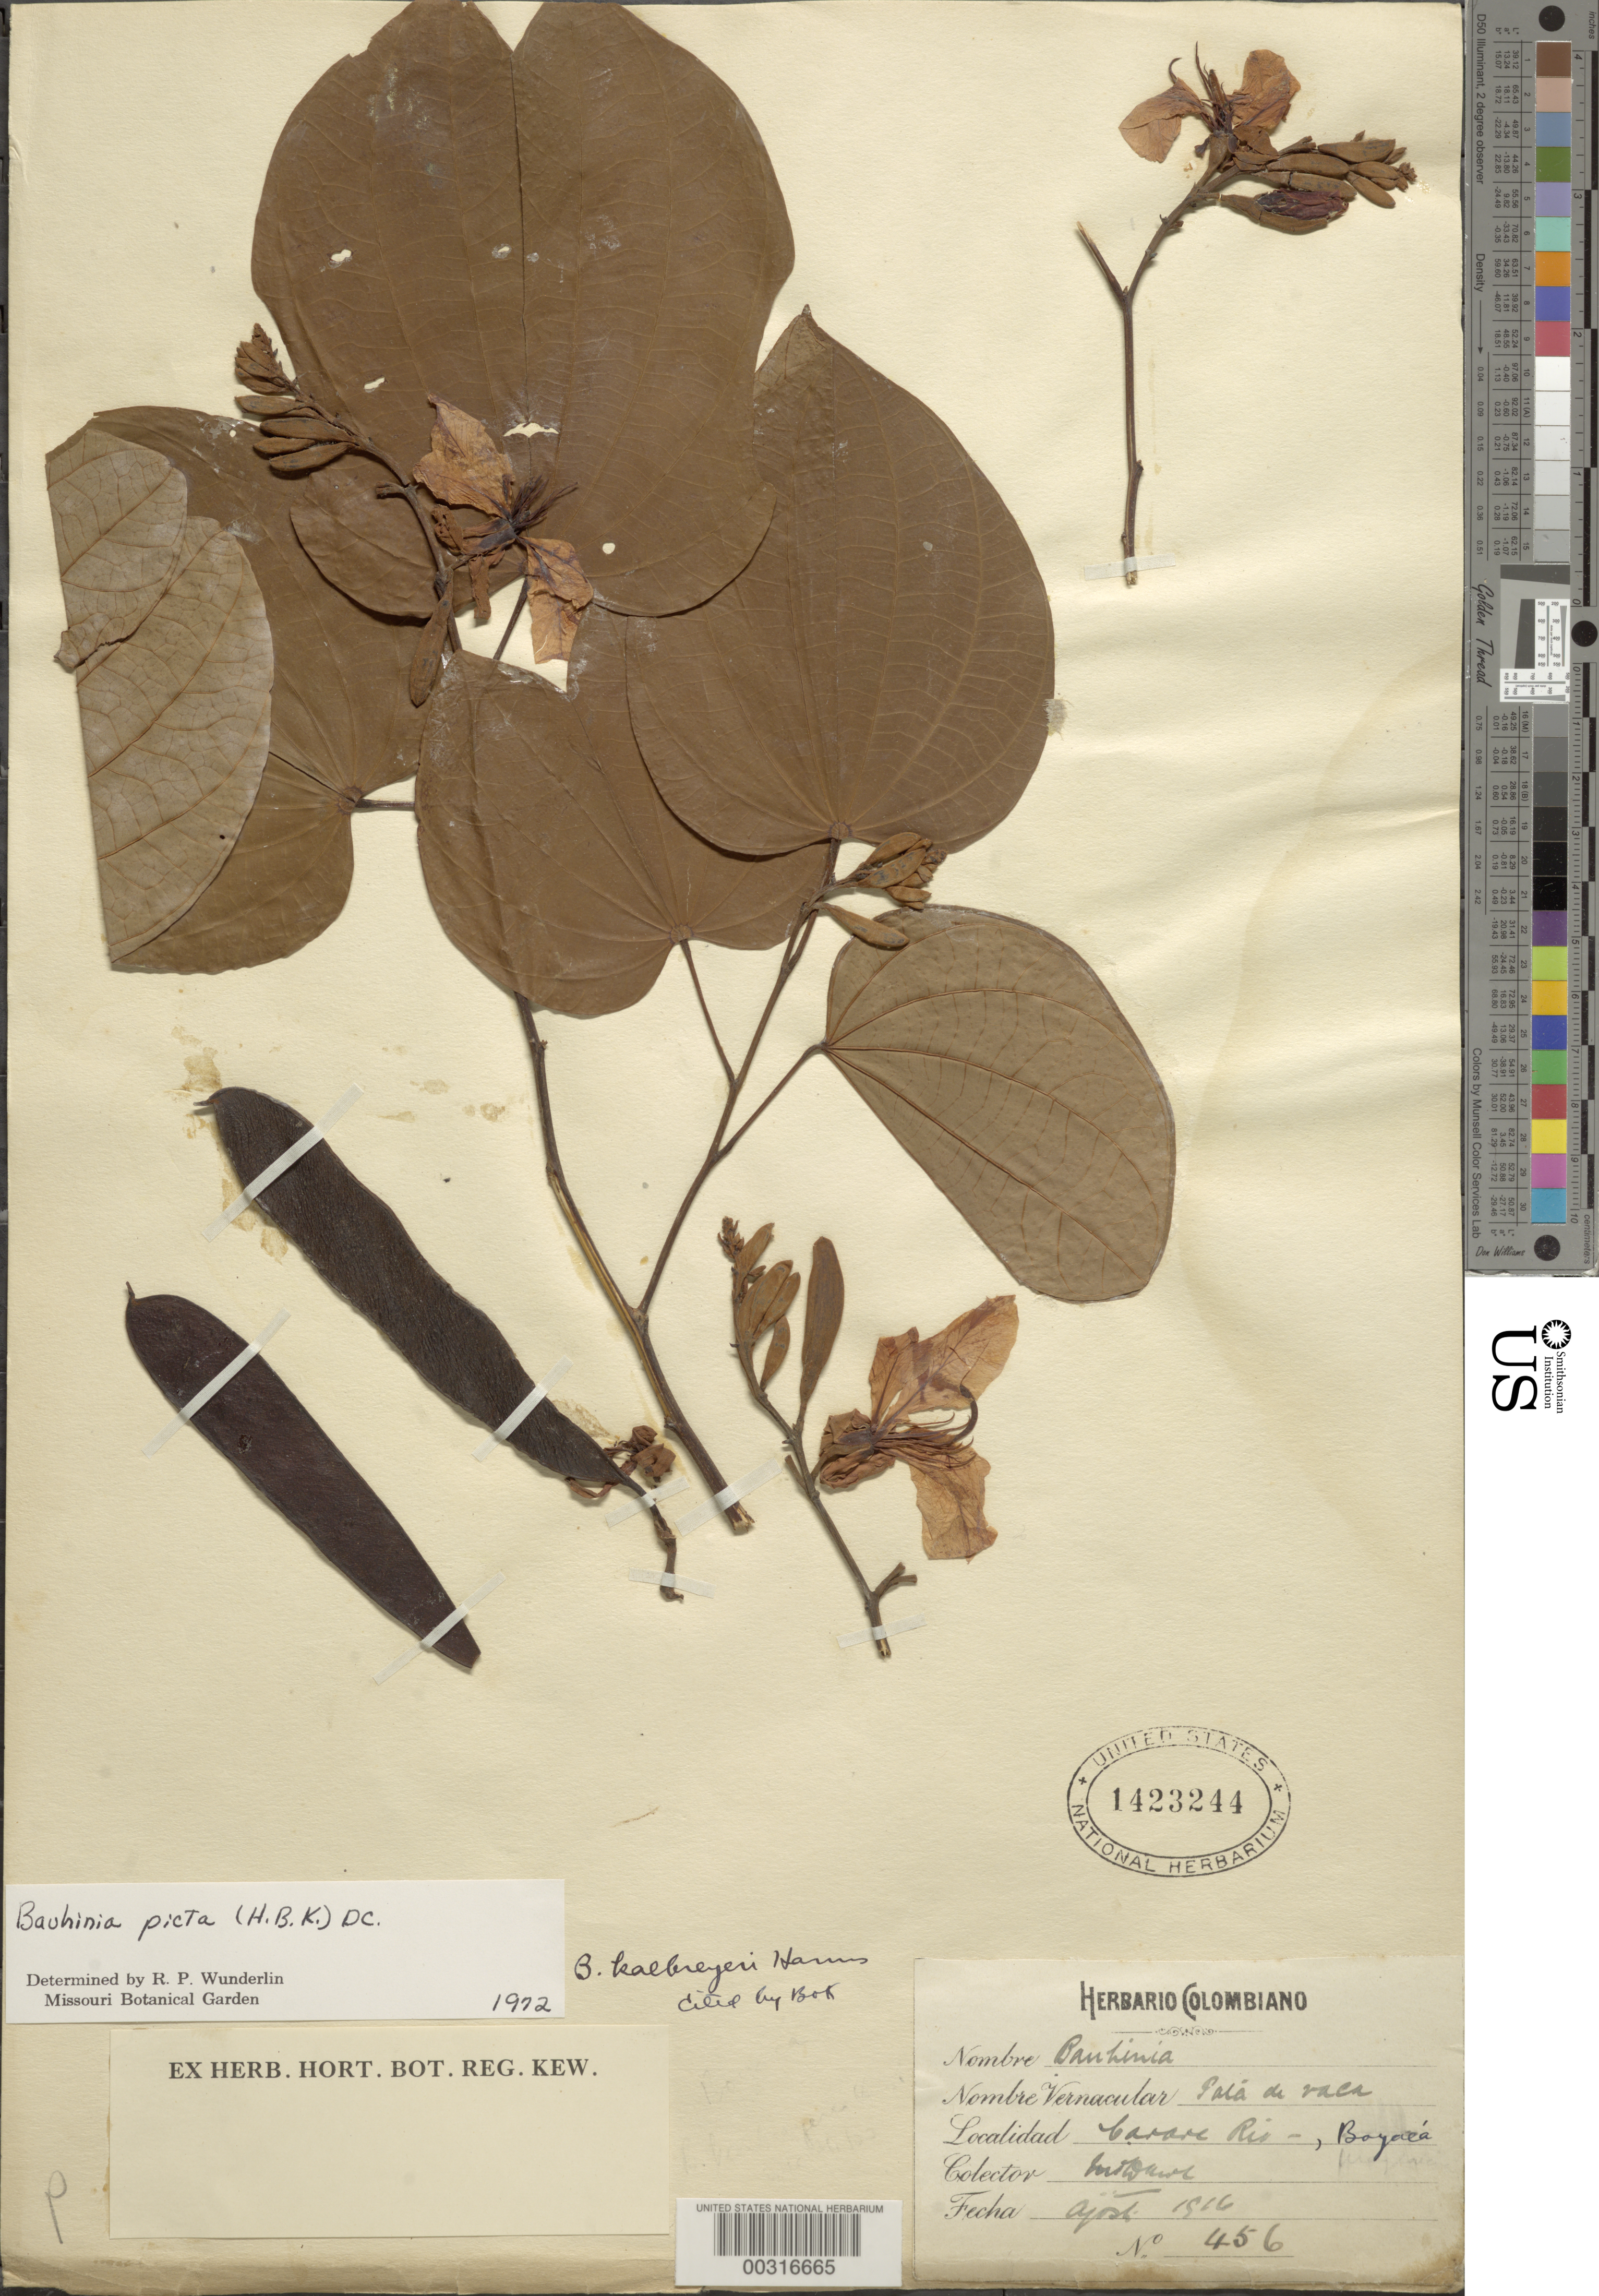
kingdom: Plantae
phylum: Tracheophyta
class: Magnoliopsida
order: Fabales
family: Fabaceae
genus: Bauhinia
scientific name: Bauhinia picta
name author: (Humb. & Bonpl.) DC.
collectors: M. T. Dawe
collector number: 456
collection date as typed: Aug 1916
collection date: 1916-08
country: Colombia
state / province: Boyacá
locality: Rio Carare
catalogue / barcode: US 1423244